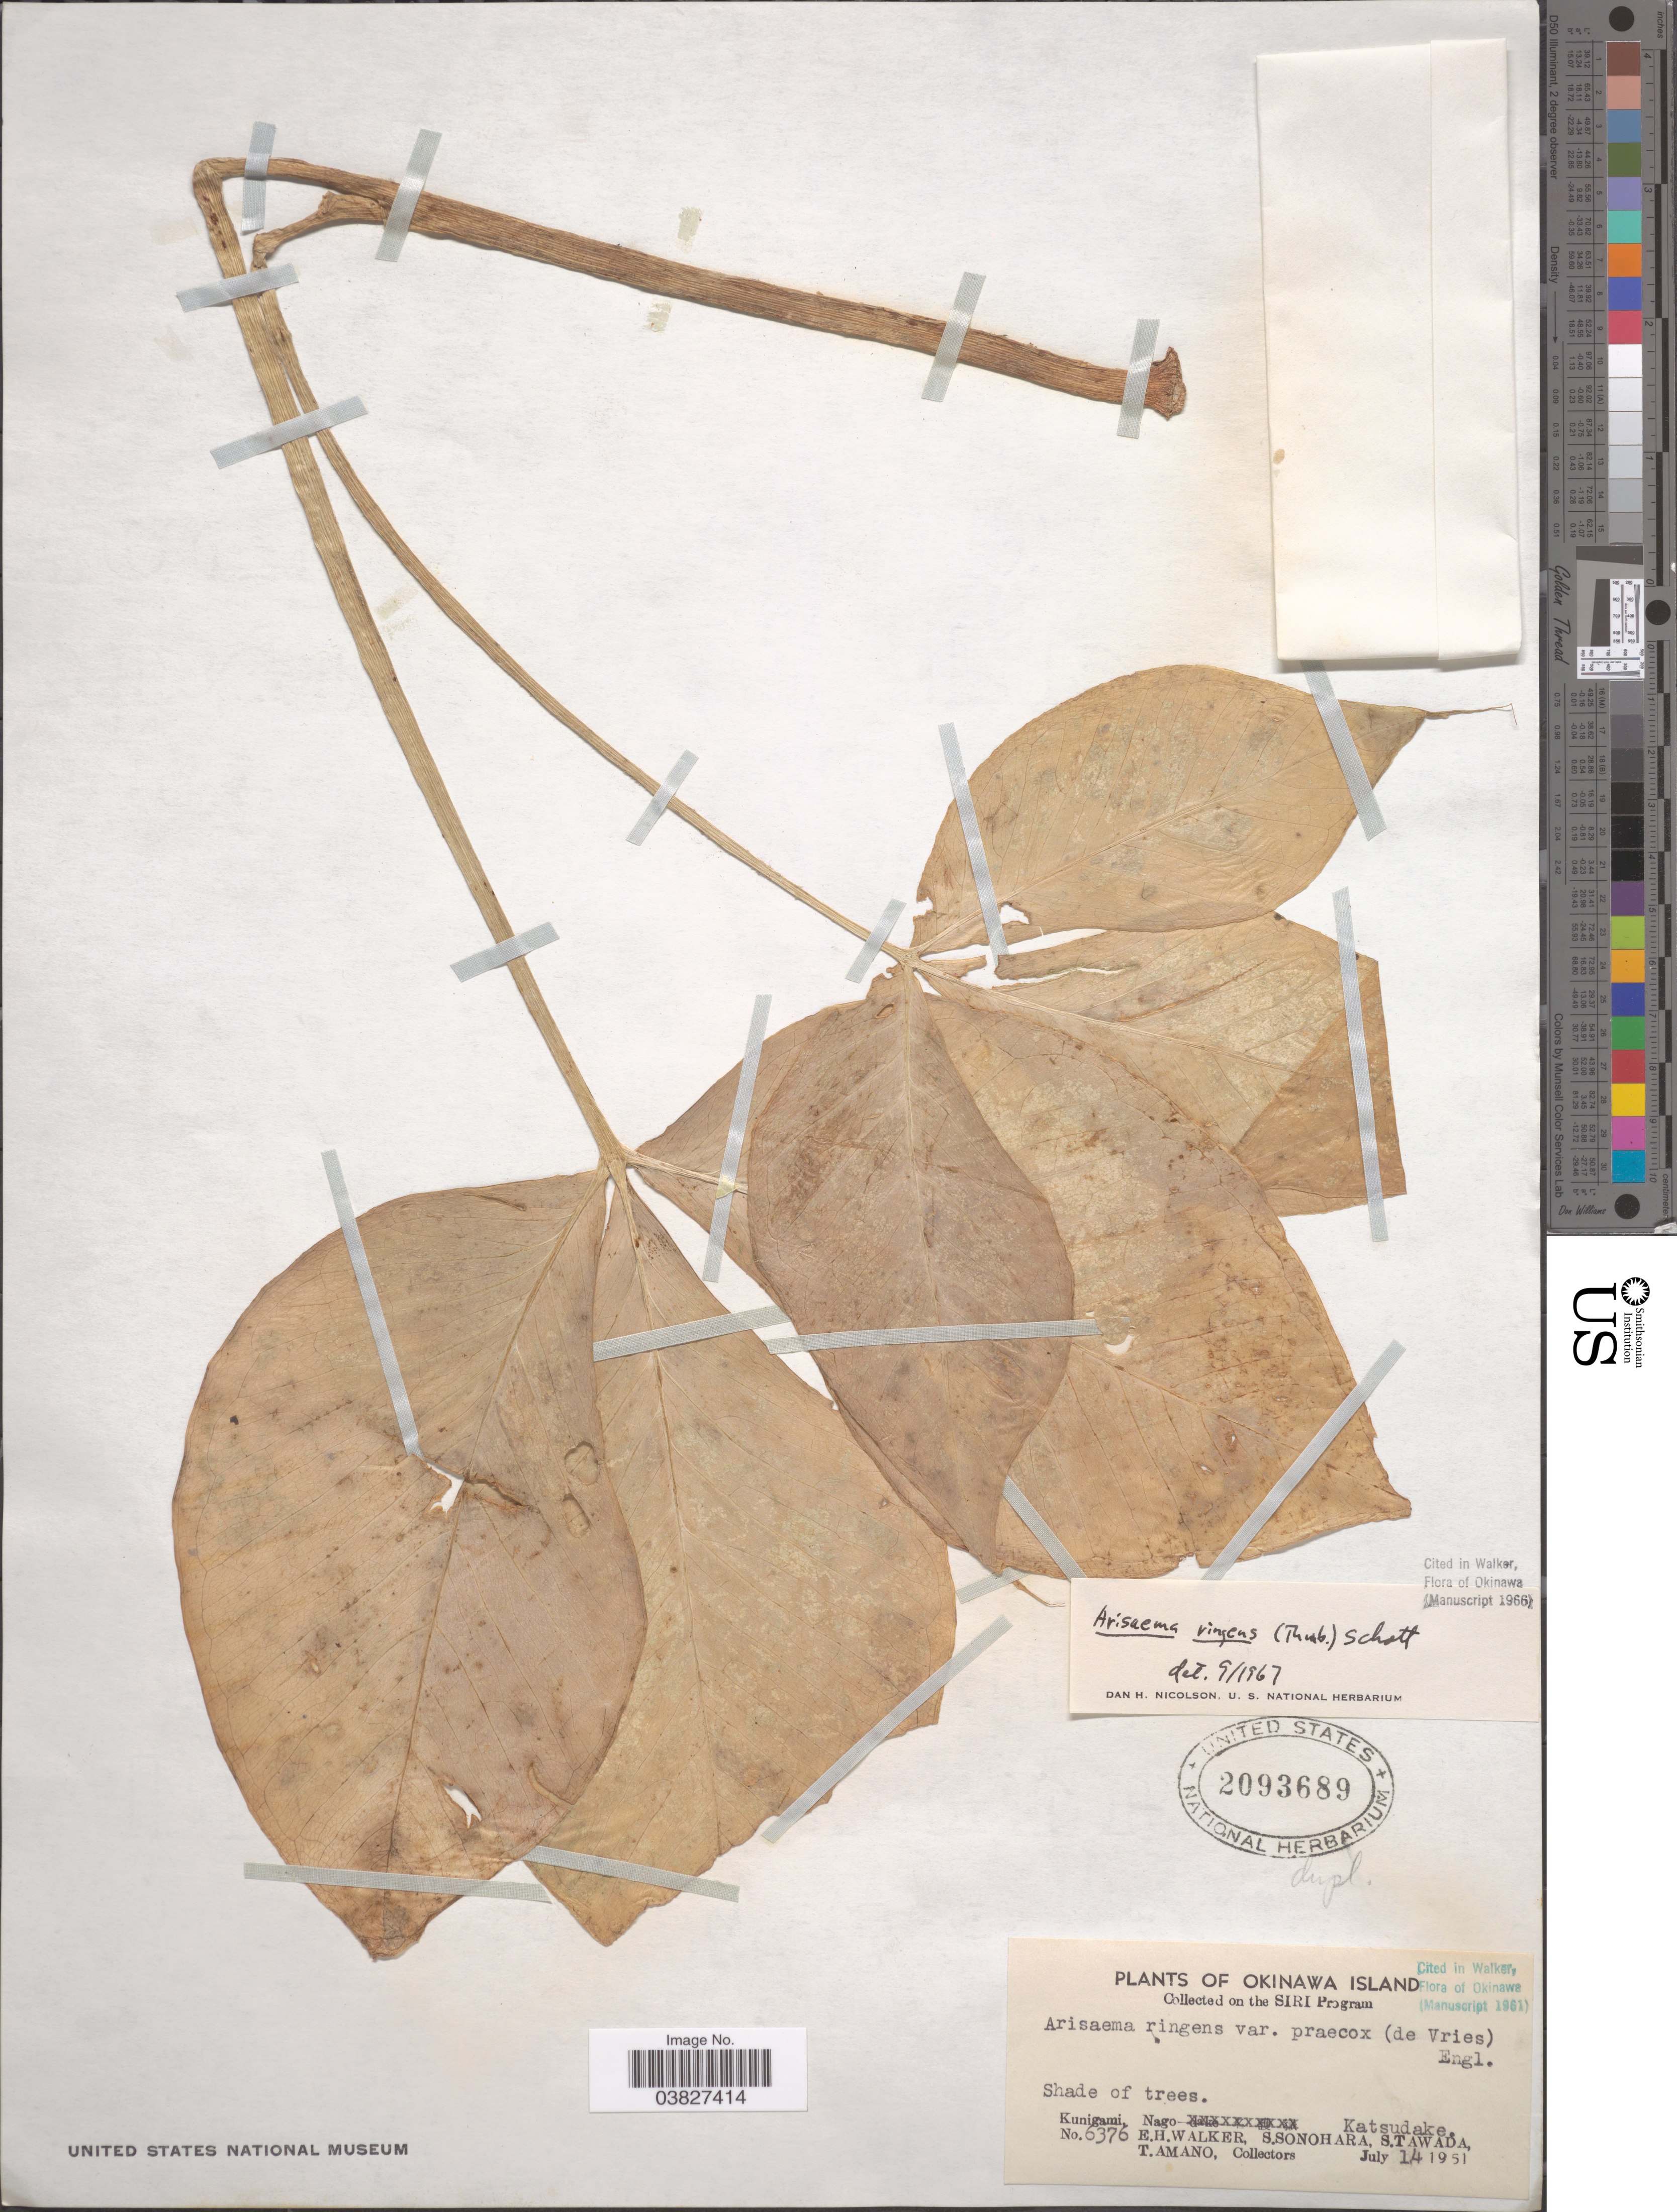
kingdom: Plantae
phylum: Tracheophyta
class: Liliopsida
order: Alismatales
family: Araceae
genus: Arisaema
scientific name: Arisaema ringens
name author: (Thunb.) Schott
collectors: E. H. Walker, S. Sonohara, S. Tawada & T. Amano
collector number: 6376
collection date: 1951-07-14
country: Japan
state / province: Okinawa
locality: Okinawa Island. kunigami, Nago. Katsudake.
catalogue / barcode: US 2093689